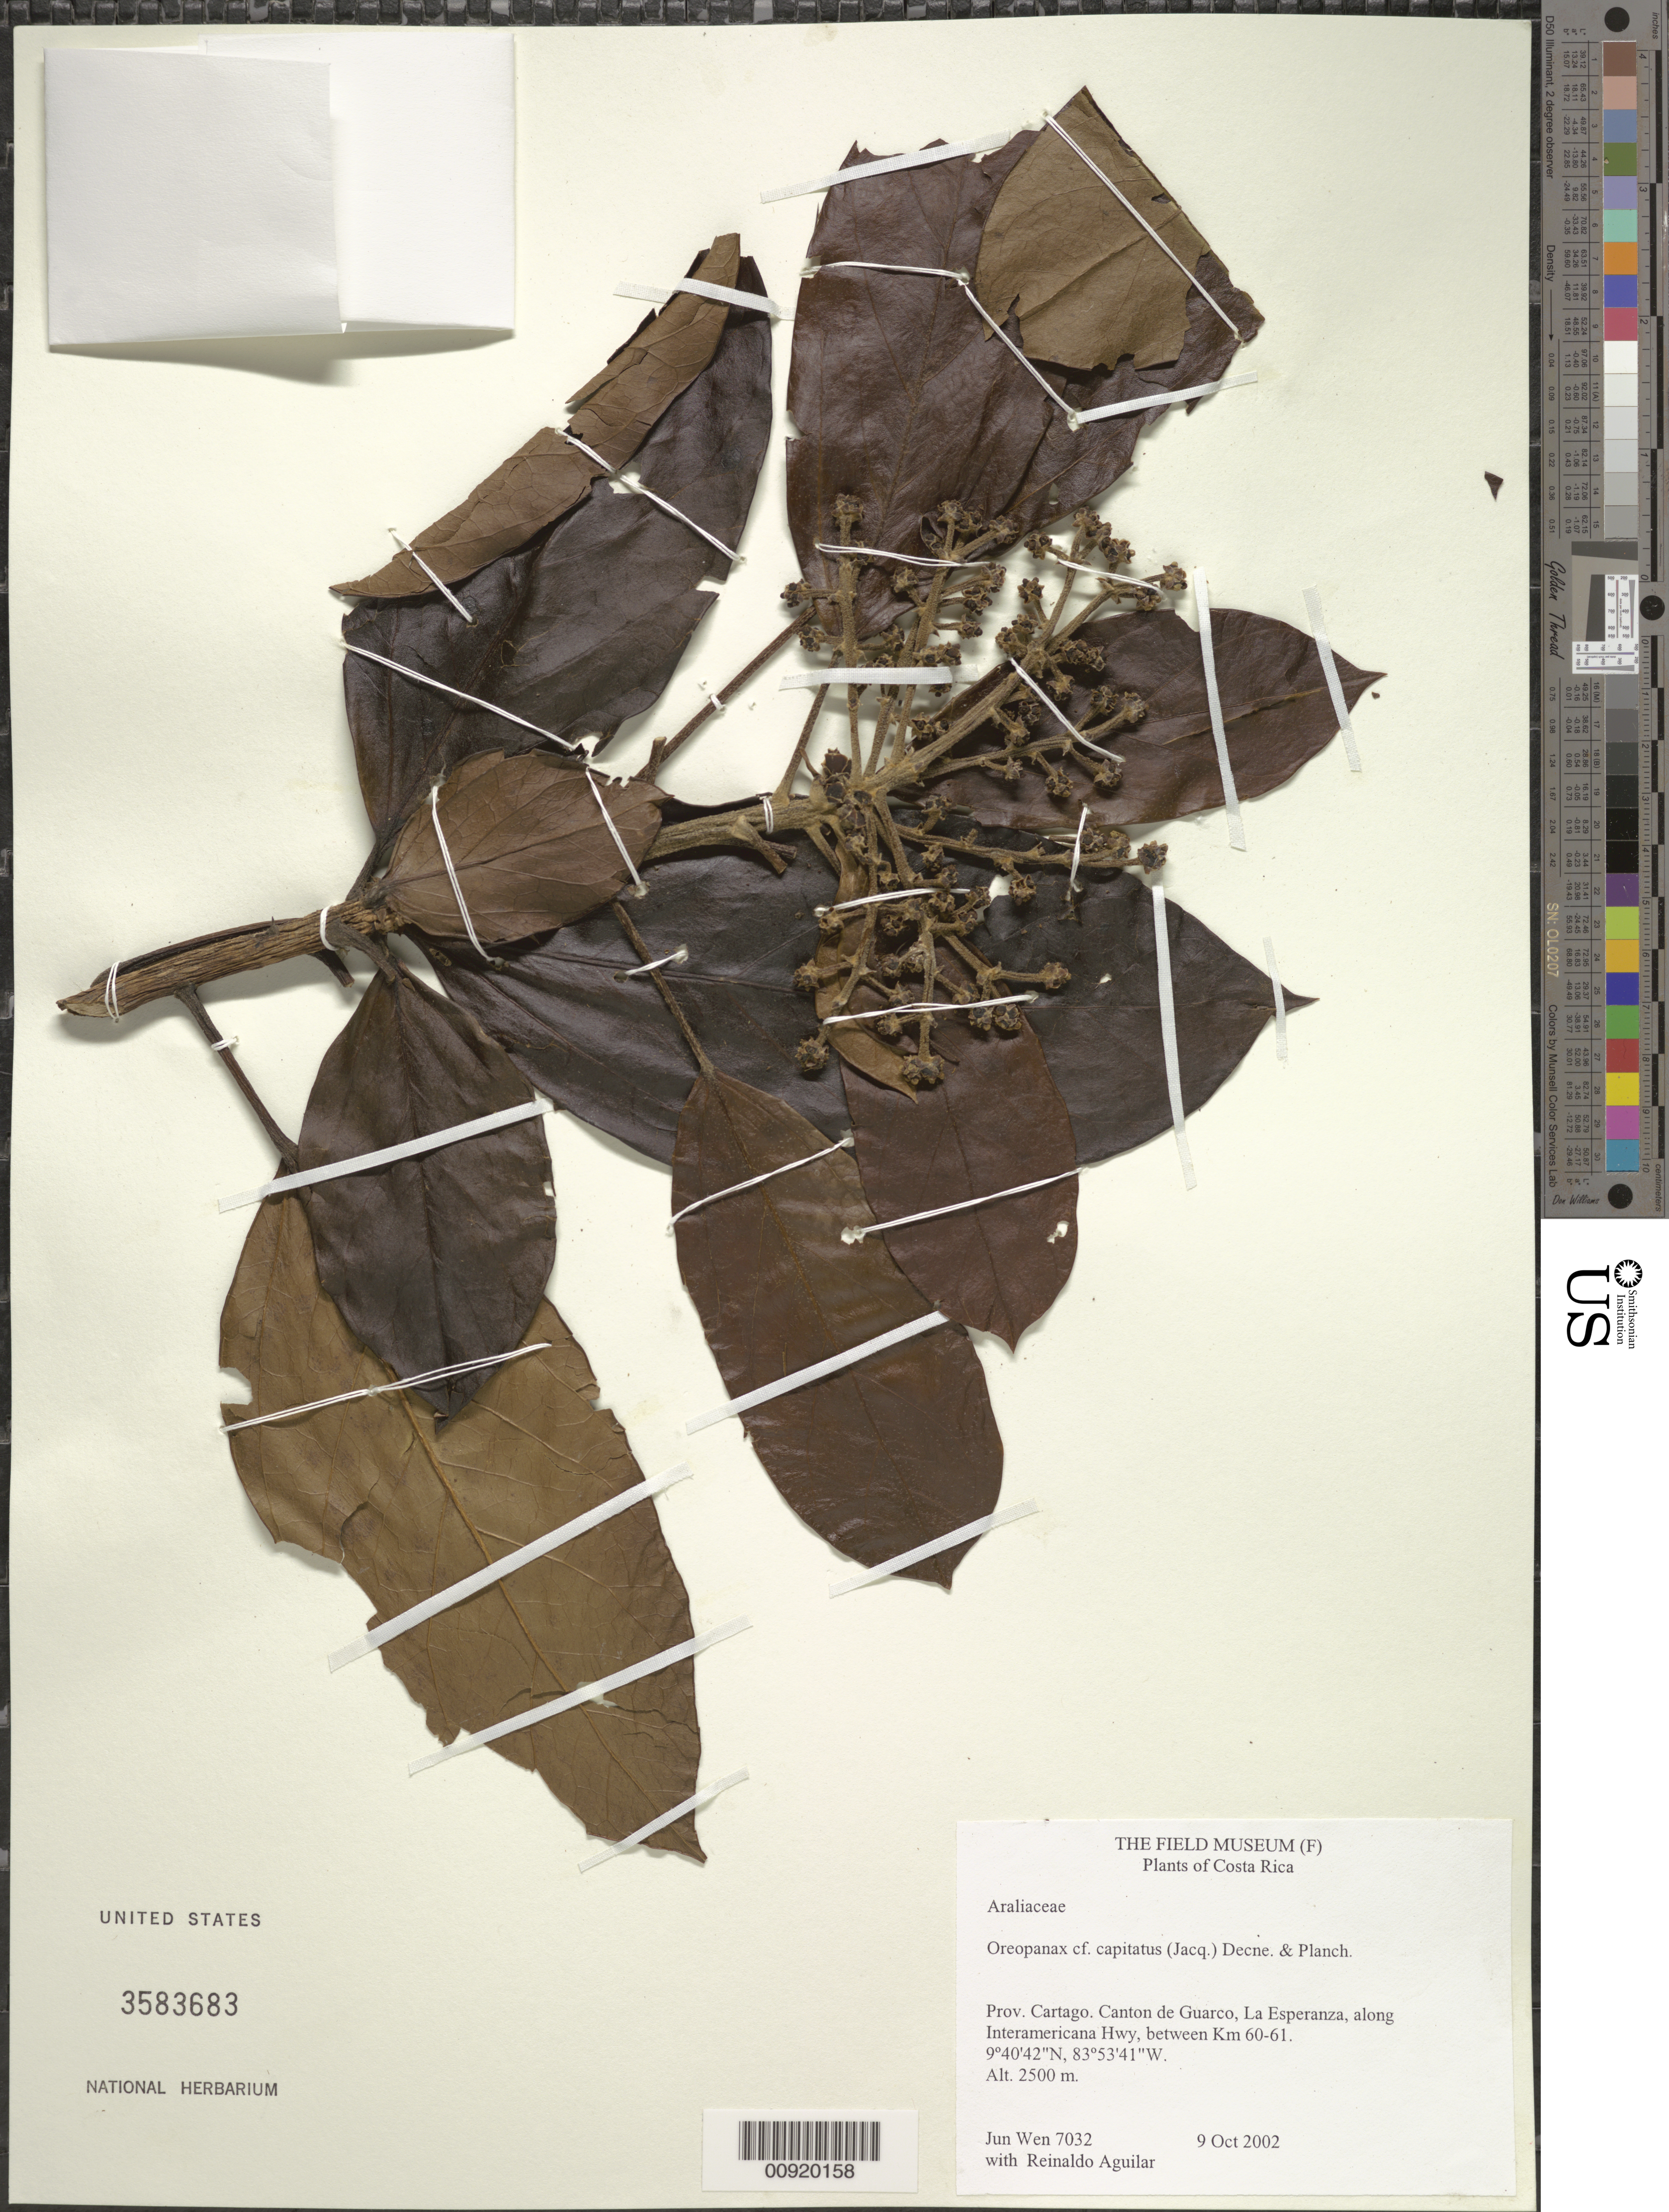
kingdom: Plantae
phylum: Tracheophyta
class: Magnoliopsida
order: Apiales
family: Araliaceae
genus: Oreopanax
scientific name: Oreopanax capitatus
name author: (Jacq.) Decne. & Planch.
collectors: J. Wen & R. Aguilar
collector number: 7032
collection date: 2002-10-09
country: Costa Rica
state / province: Cartago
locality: Canton de Guarco, La Esperanza, along Interamiercana Hwy, between Km 60 -61.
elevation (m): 2500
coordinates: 9 40 42 N, 83 53 41 W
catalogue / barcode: US 3583683